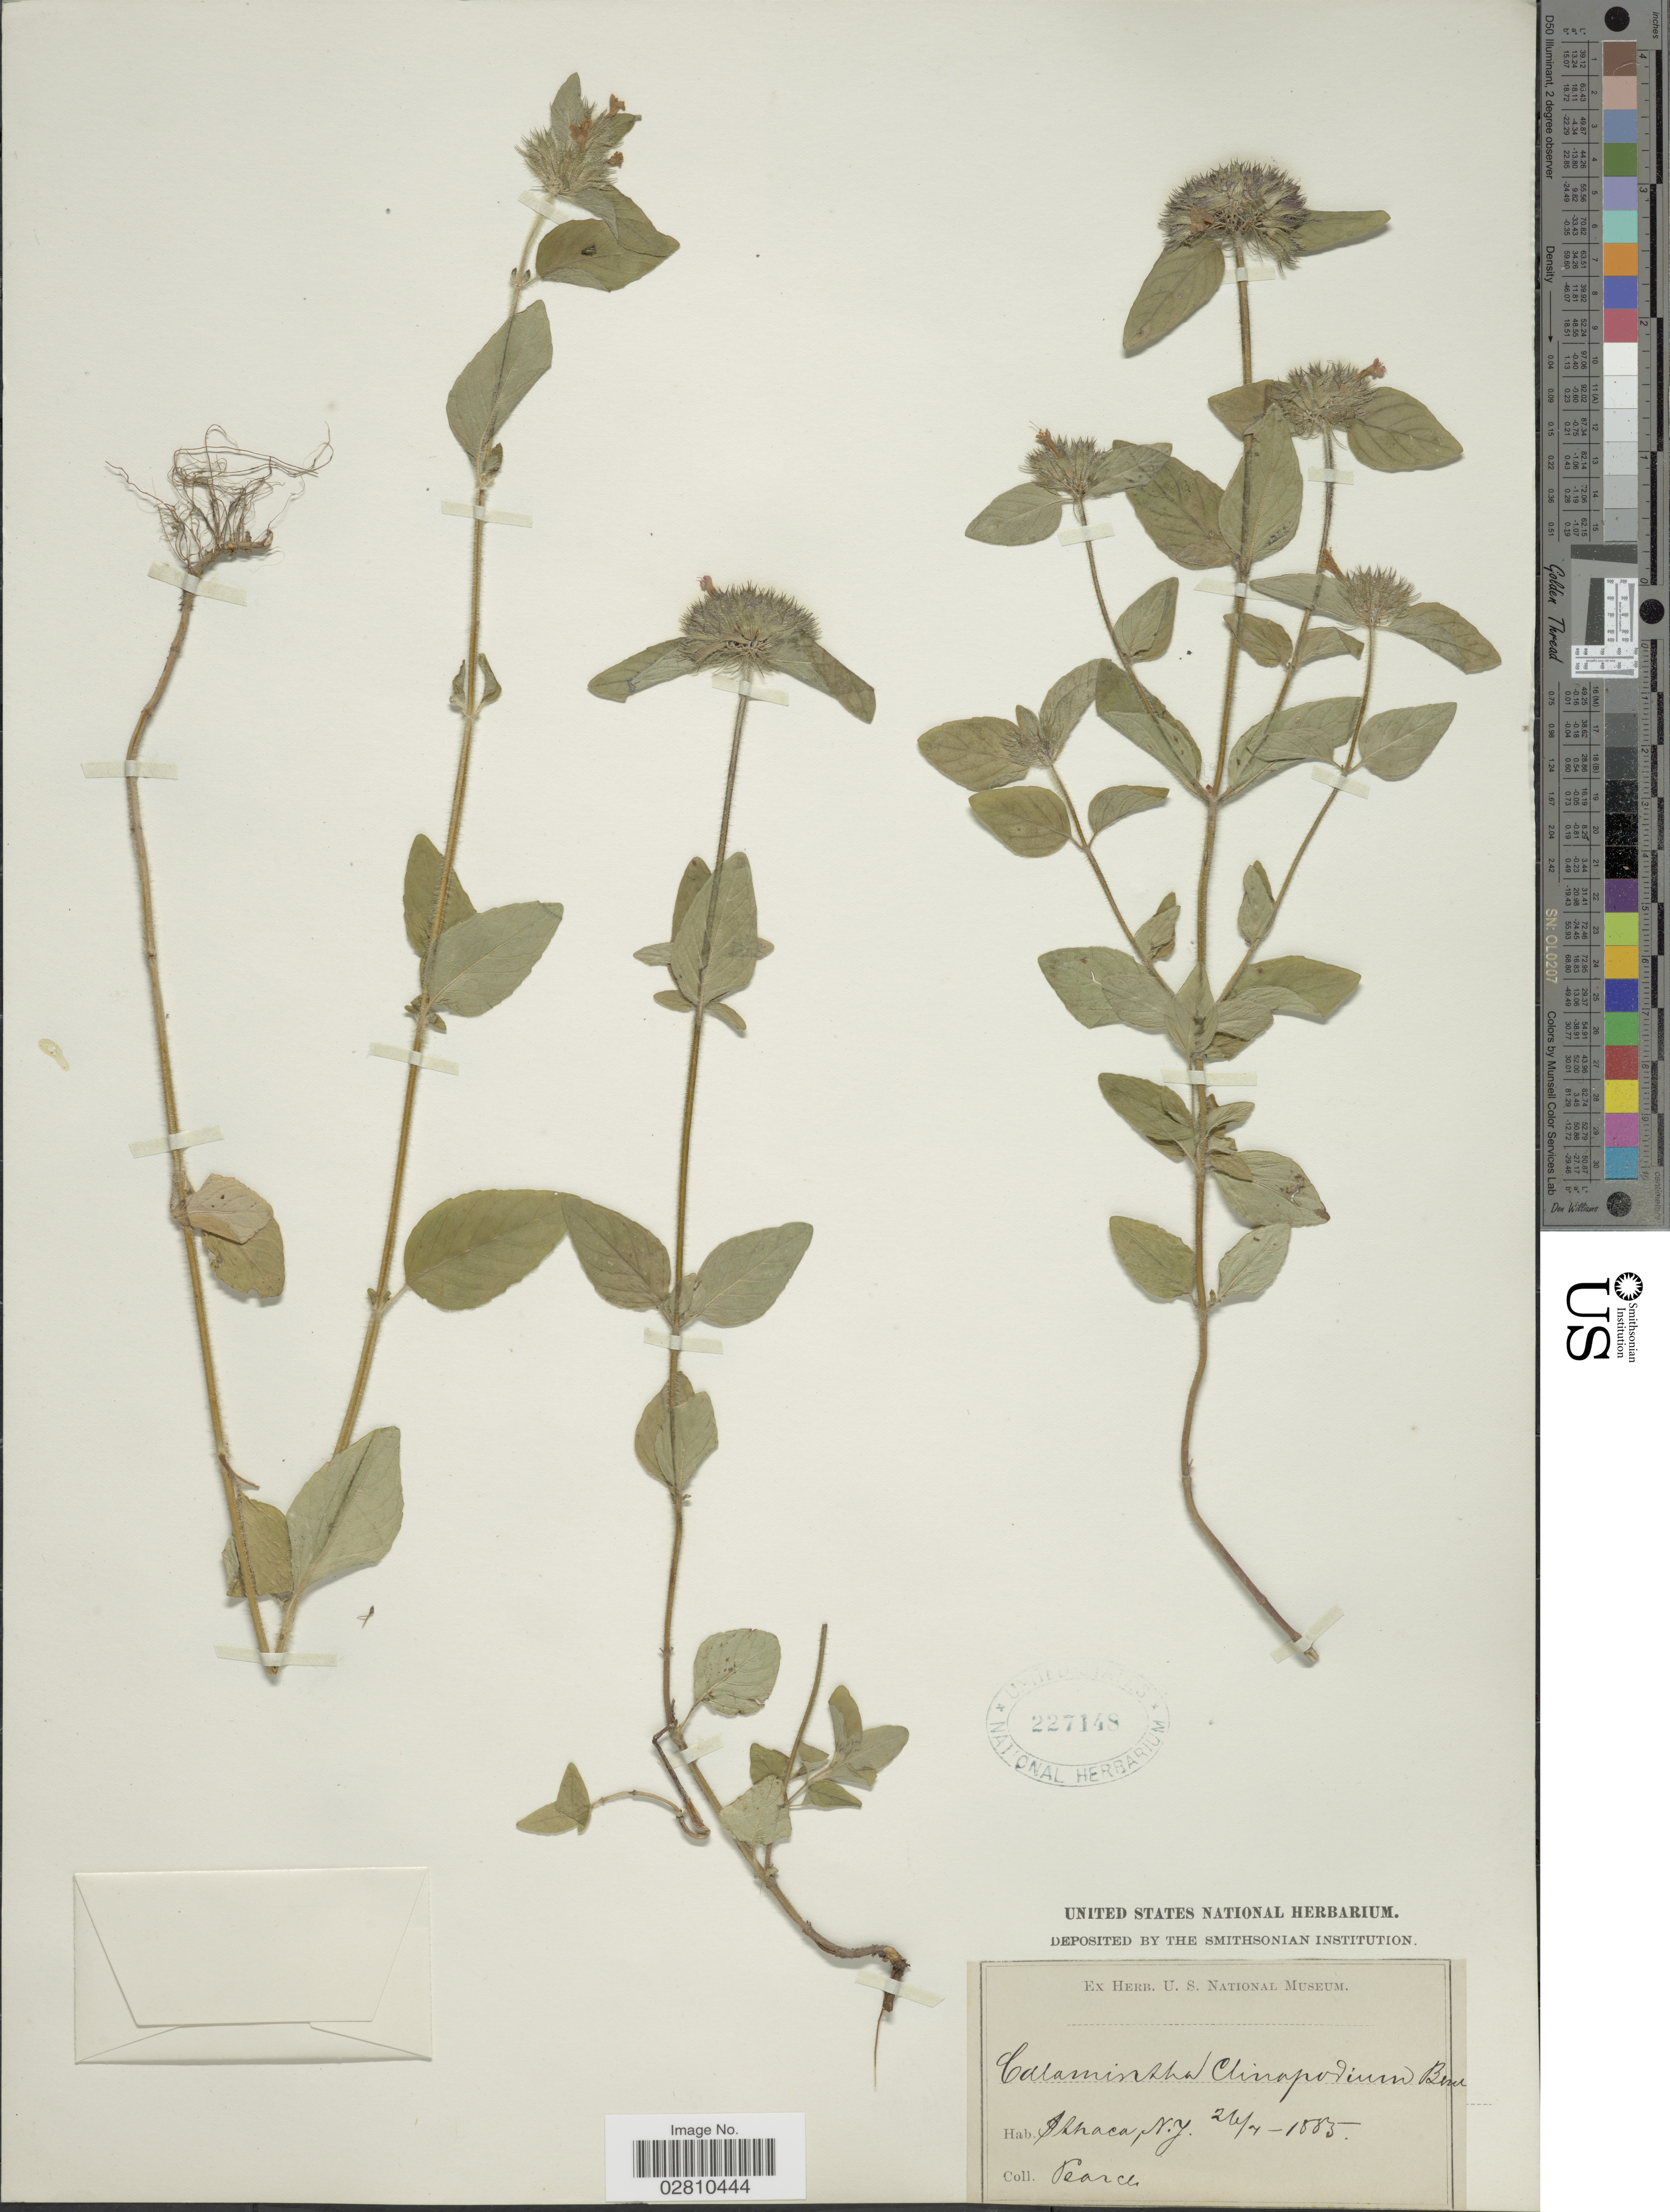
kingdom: Plantae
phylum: Tracheophyta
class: Magnoliopsida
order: Lamiales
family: Lamiaceae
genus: Clinopodium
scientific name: Clinopodium vulgare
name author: L.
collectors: -. Pearce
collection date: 1885-07-26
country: United States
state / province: New York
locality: Ithaca, N.Y.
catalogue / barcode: US 227148